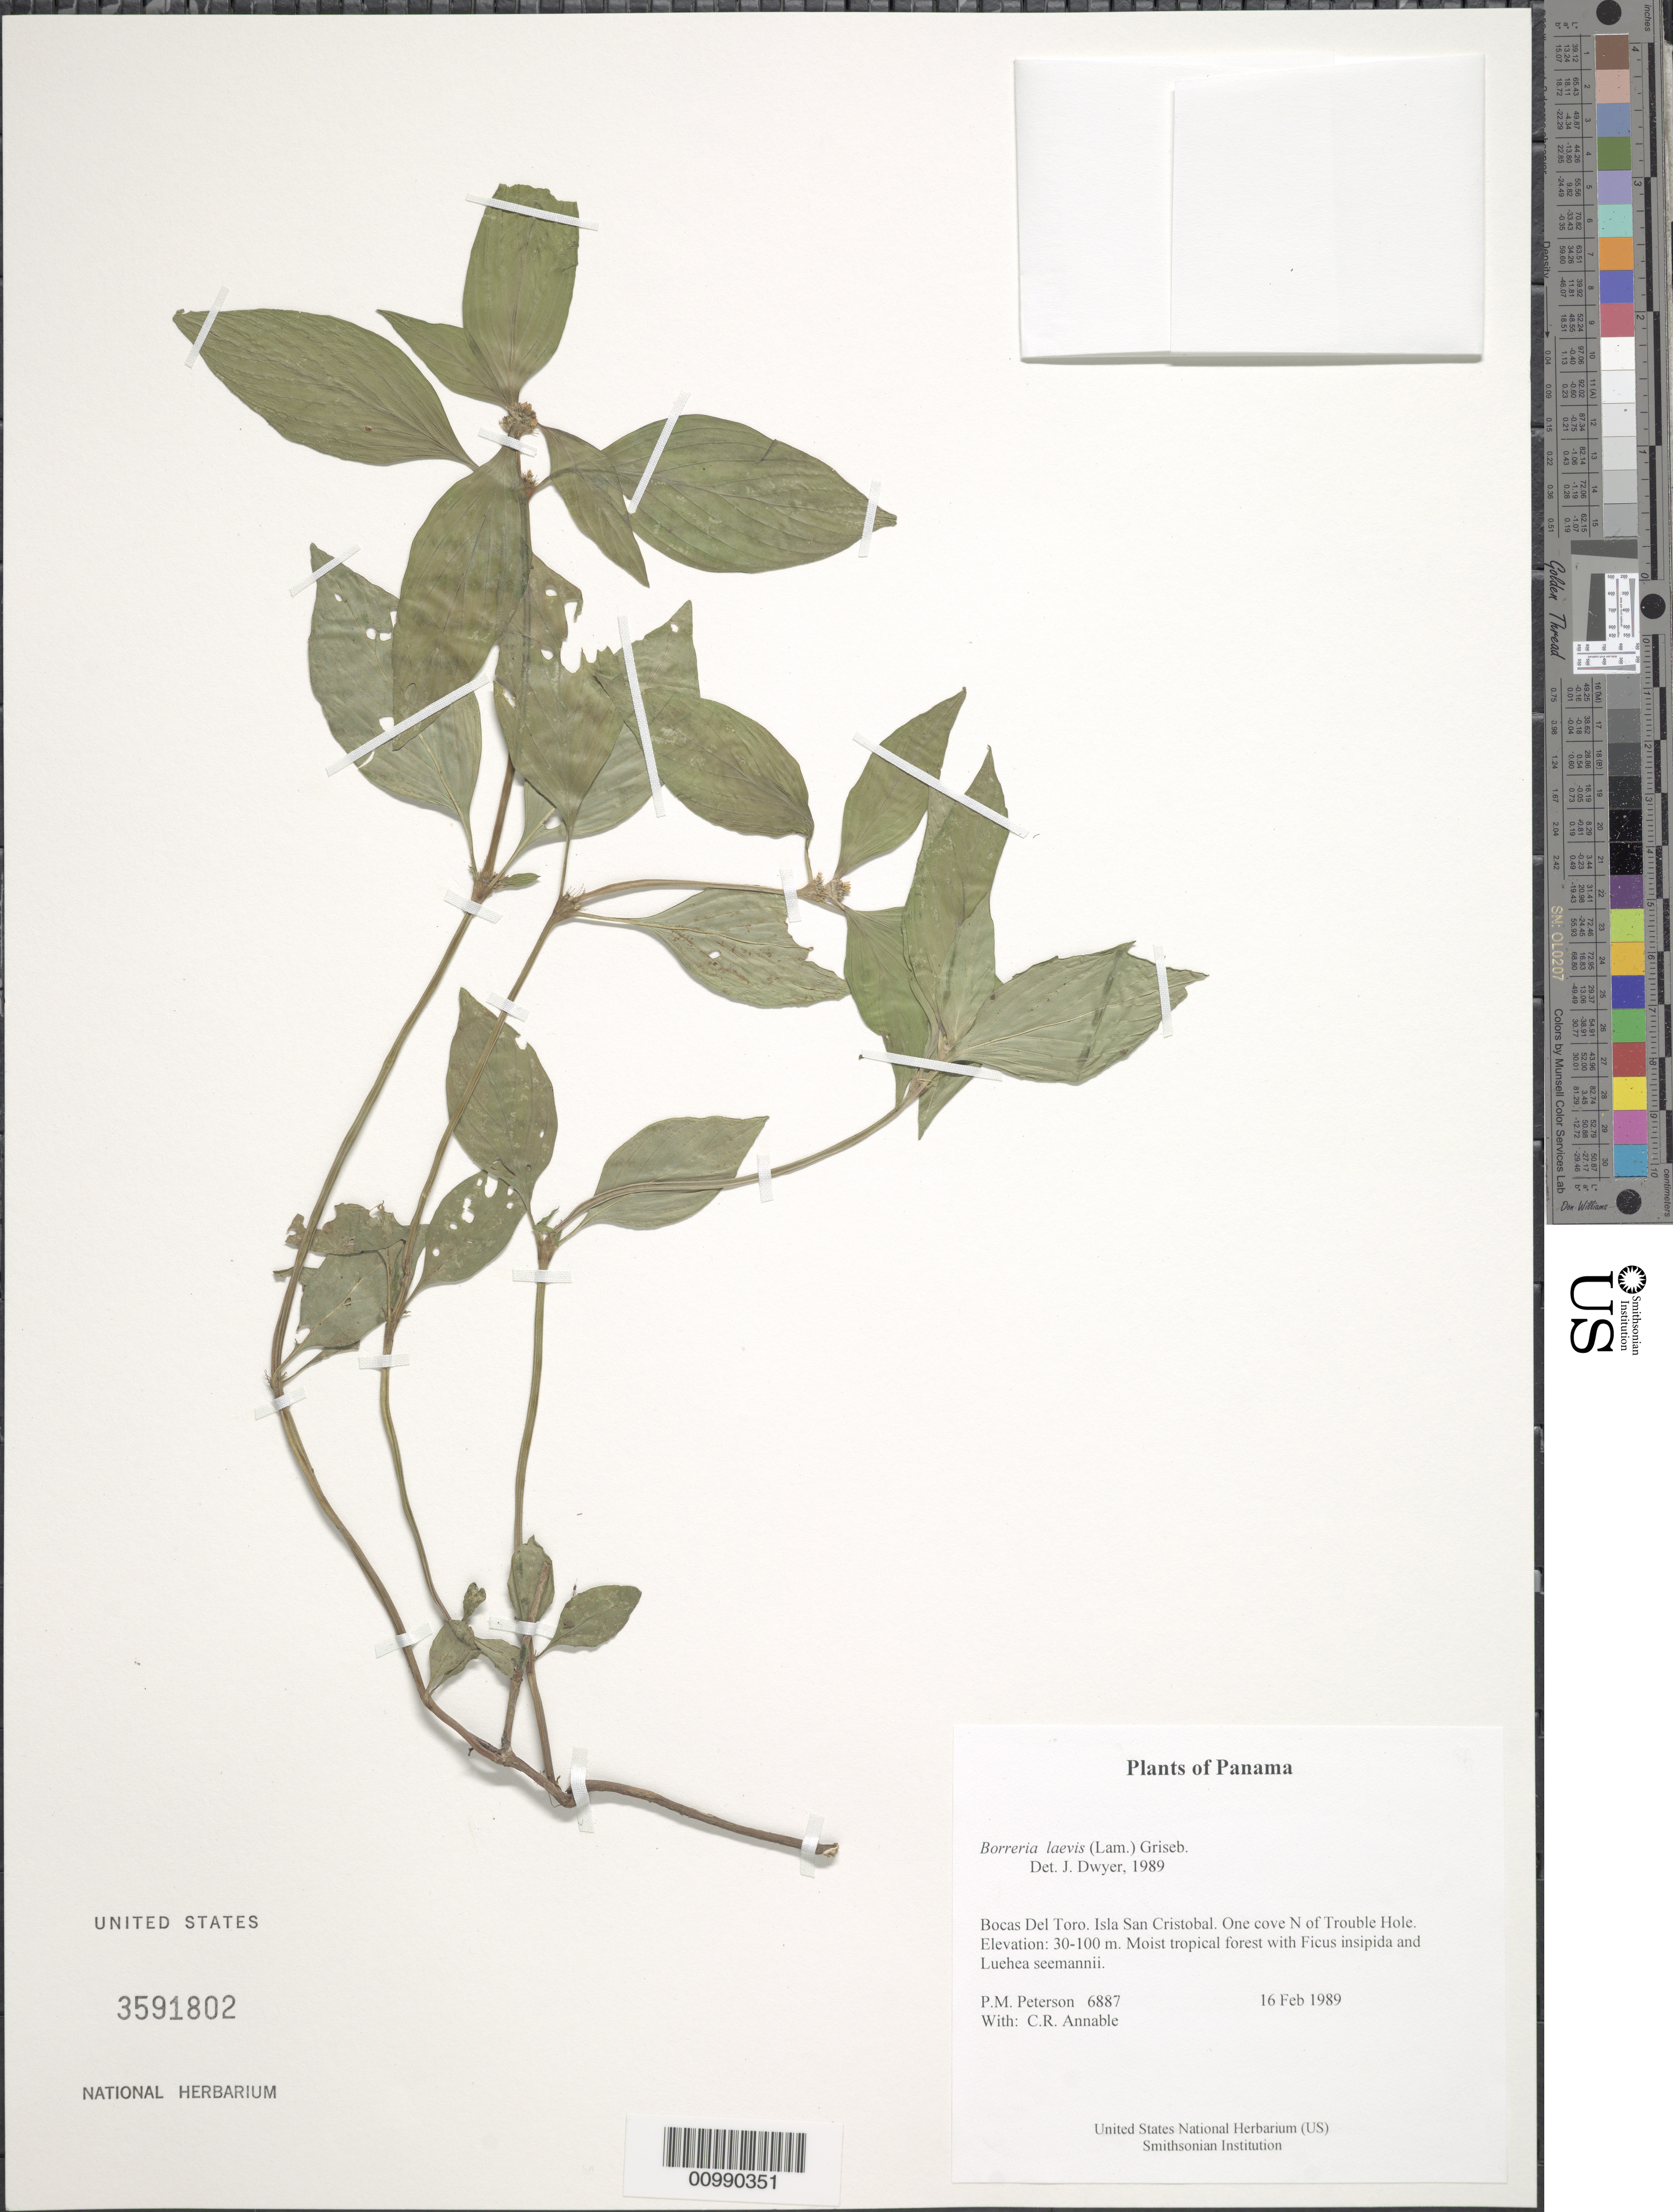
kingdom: Plantae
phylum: Tracheophyta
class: Magnoliopsida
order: Gentianales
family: Rubiaceae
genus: Borreria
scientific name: Borreria laevis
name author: (Lam.) Griseb.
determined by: Dwyer, J.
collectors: P. M. Peterson & C. R. Annable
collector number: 06887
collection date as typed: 16 Feb 1989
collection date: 1989-02-16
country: Panama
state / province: Bocas del Toro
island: San Cristobal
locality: One cove N of Trouble Hole.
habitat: Moist tropical forest with Ficus insipida and Luehea seemannii.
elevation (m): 30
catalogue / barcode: US 3591802